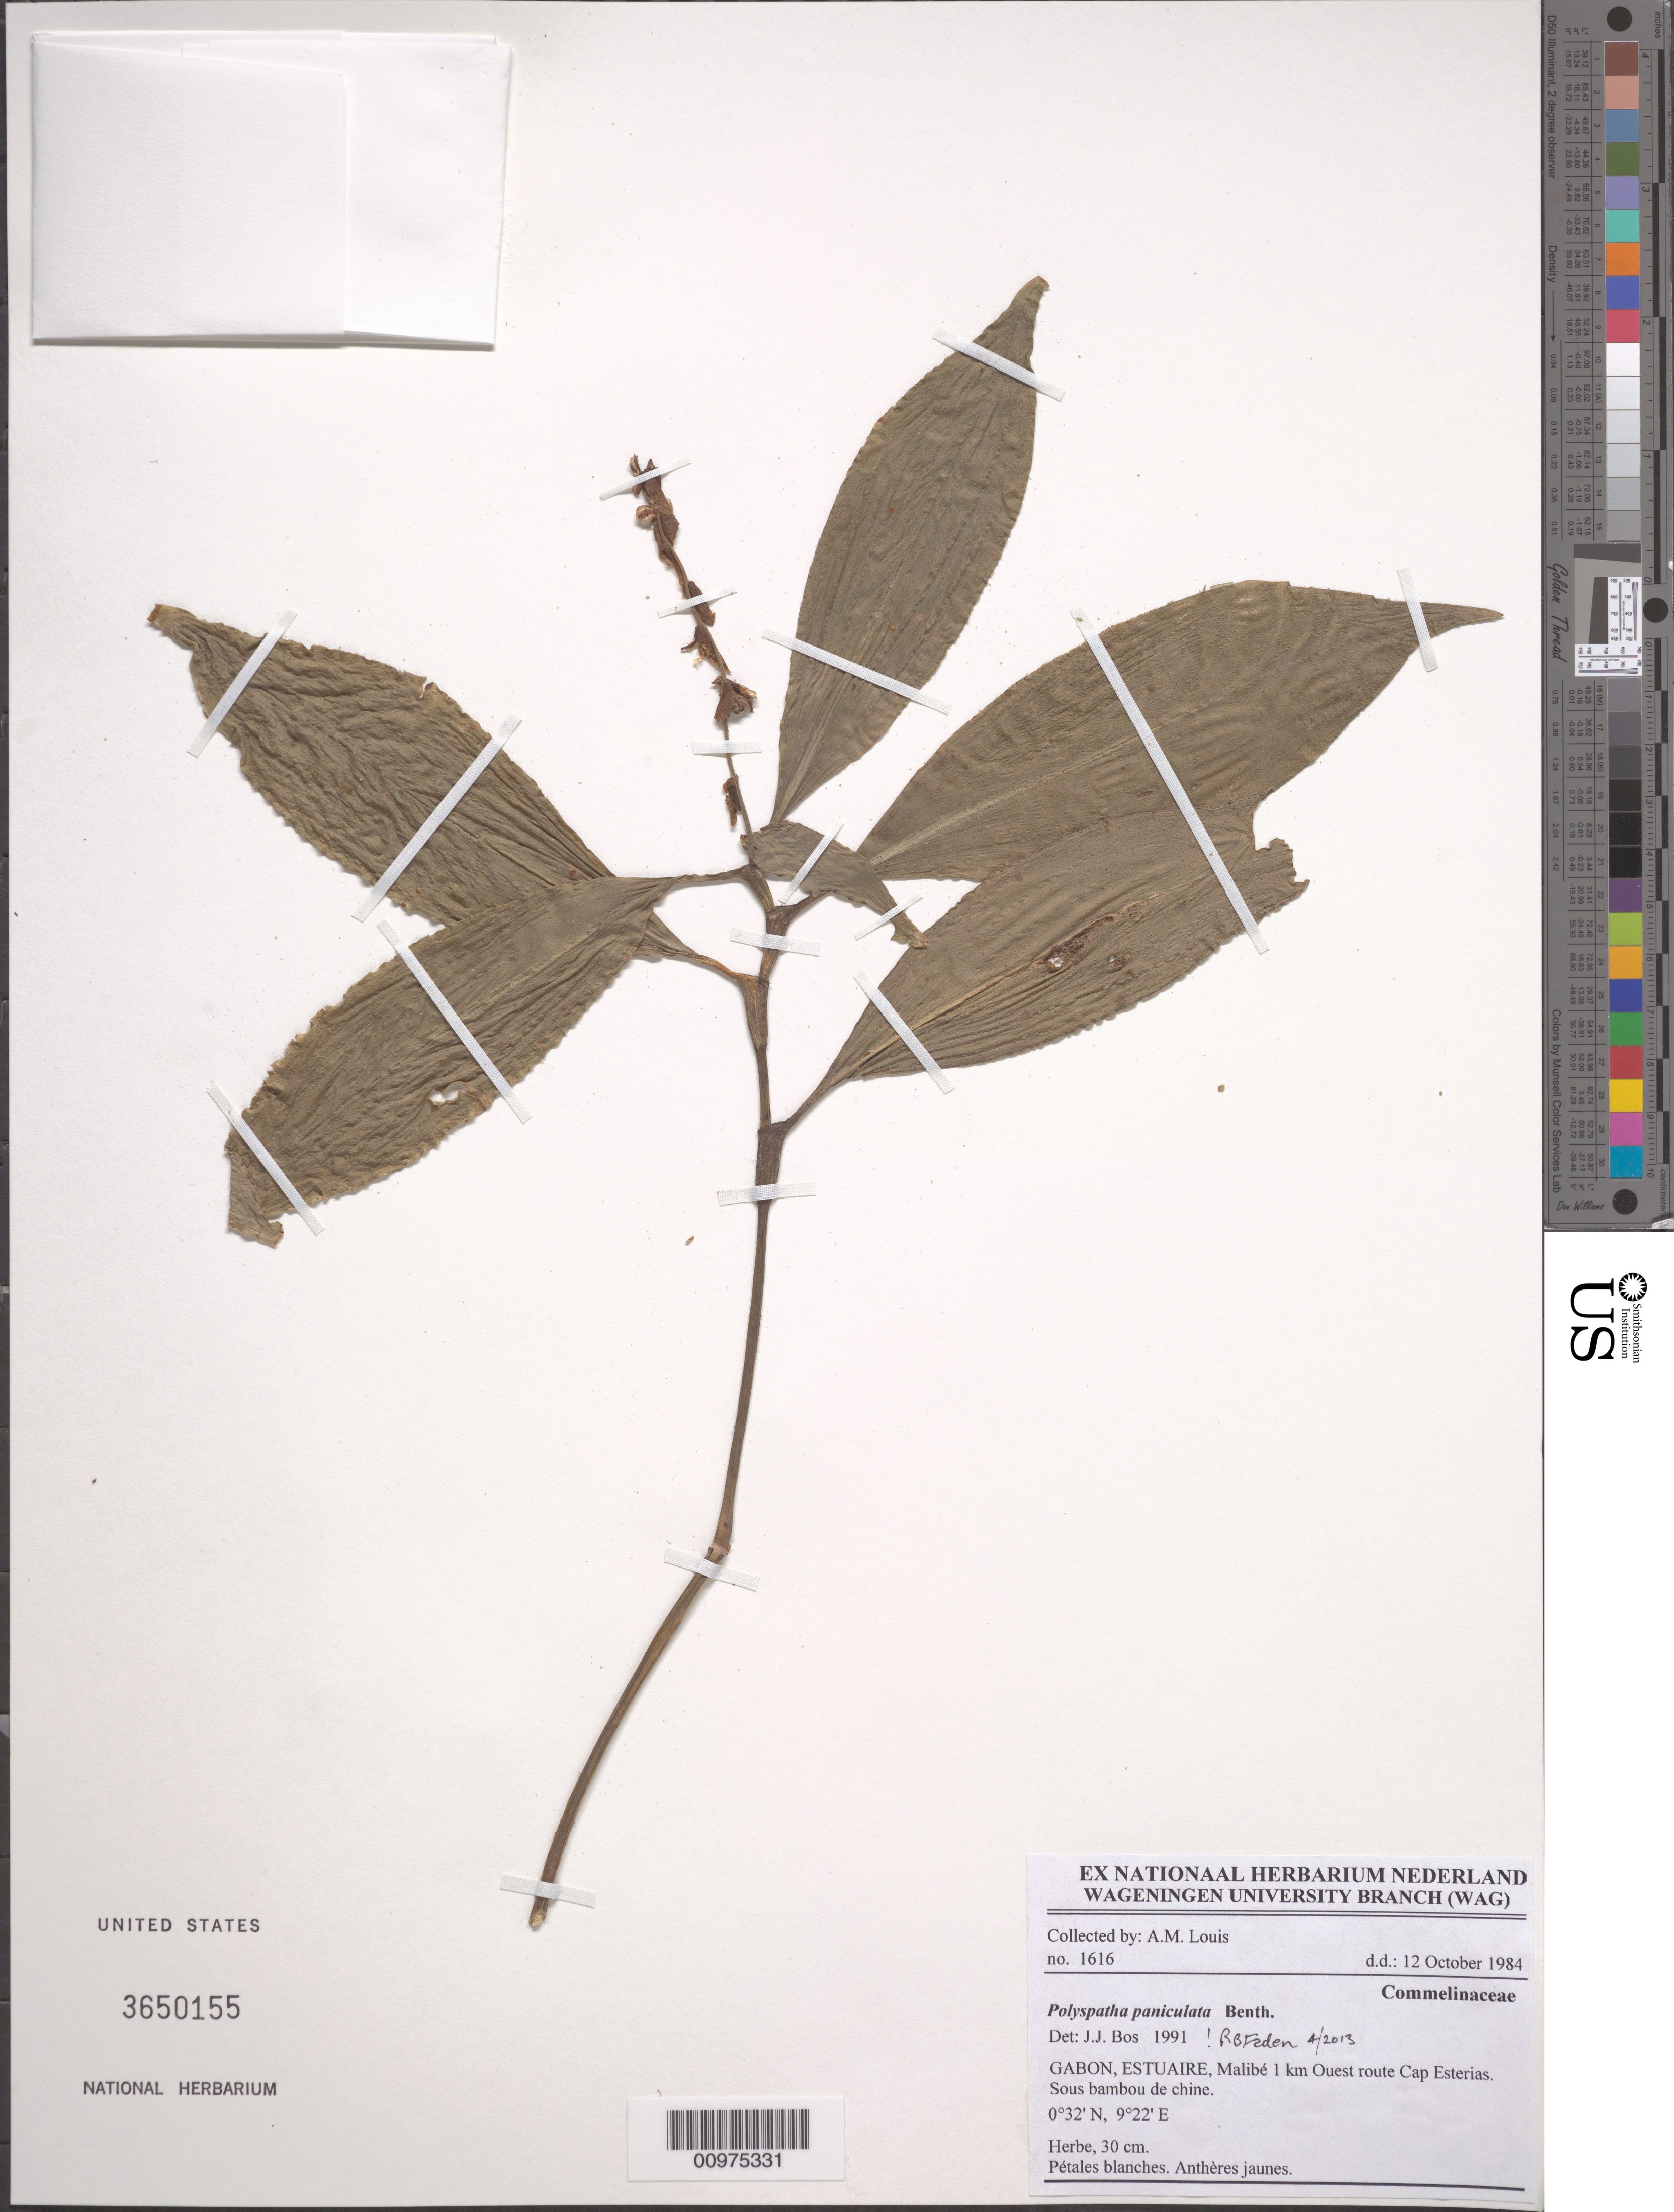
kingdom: Plantae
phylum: Tracheophyta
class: Liliopsida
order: Commelinales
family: Commelinaceae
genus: Polyspatha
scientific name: Polyspatha paniculata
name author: Benth.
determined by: Faden, Robert B., (US), Smithsonian Institution - National Museum of Natural History (UNITED STATES)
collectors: A. Louis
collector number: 1616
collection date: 1984-10-12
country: Gabon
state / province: Estuaire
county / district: Malibé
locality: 1 km Ouest route Cap Esterias.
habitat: Sous bambou de chine.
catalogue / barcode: US 3650155